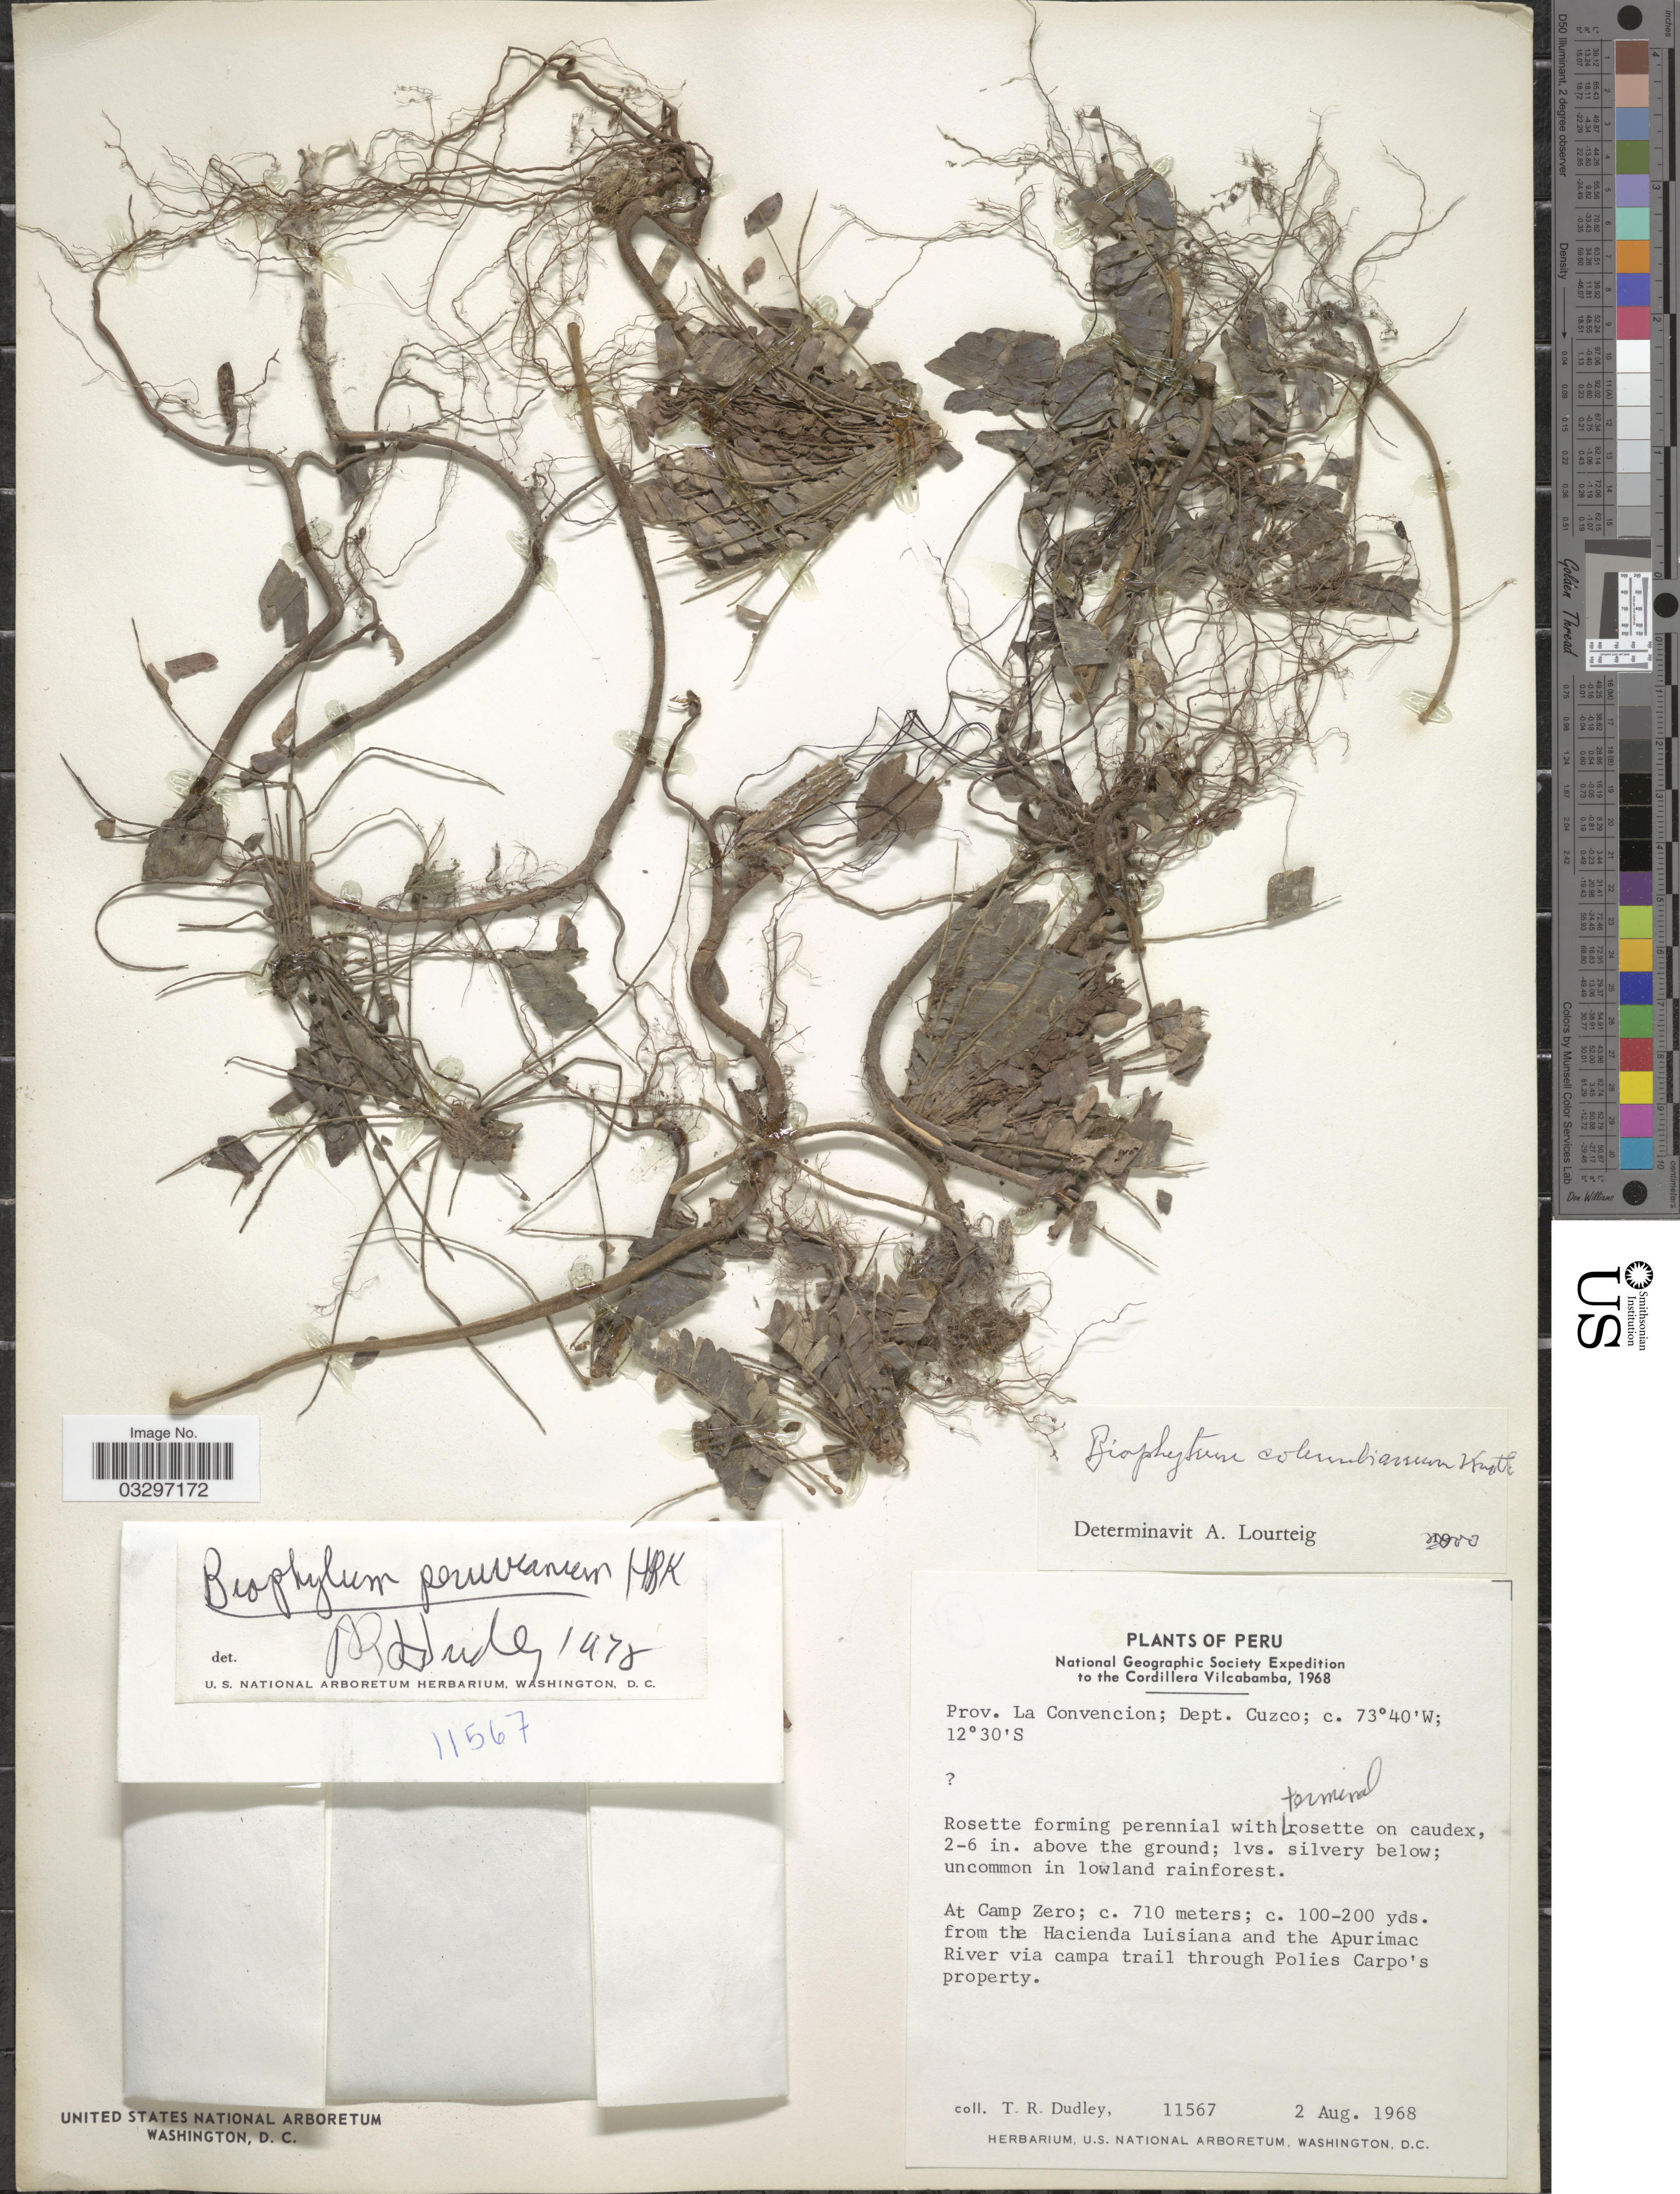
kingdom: Plantae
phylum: Tracheophyta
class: Magnoliopsida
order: Oxalidales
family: Oxalidaceae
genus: Biophytum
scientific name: Biophytum columbianum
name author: Knuth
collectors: T. R. Dudley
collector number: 11567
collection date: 1968-08-02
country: Peru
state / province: Cusco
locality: Cordillera Vilcabamba, Prov. La Convencion; Dept. Cuzco, At Camp Zero; c. 100-200 yds. from the Hacienda Luisiana and the Apurimac River via campa trail through Polies Carpo's property.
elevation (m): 710